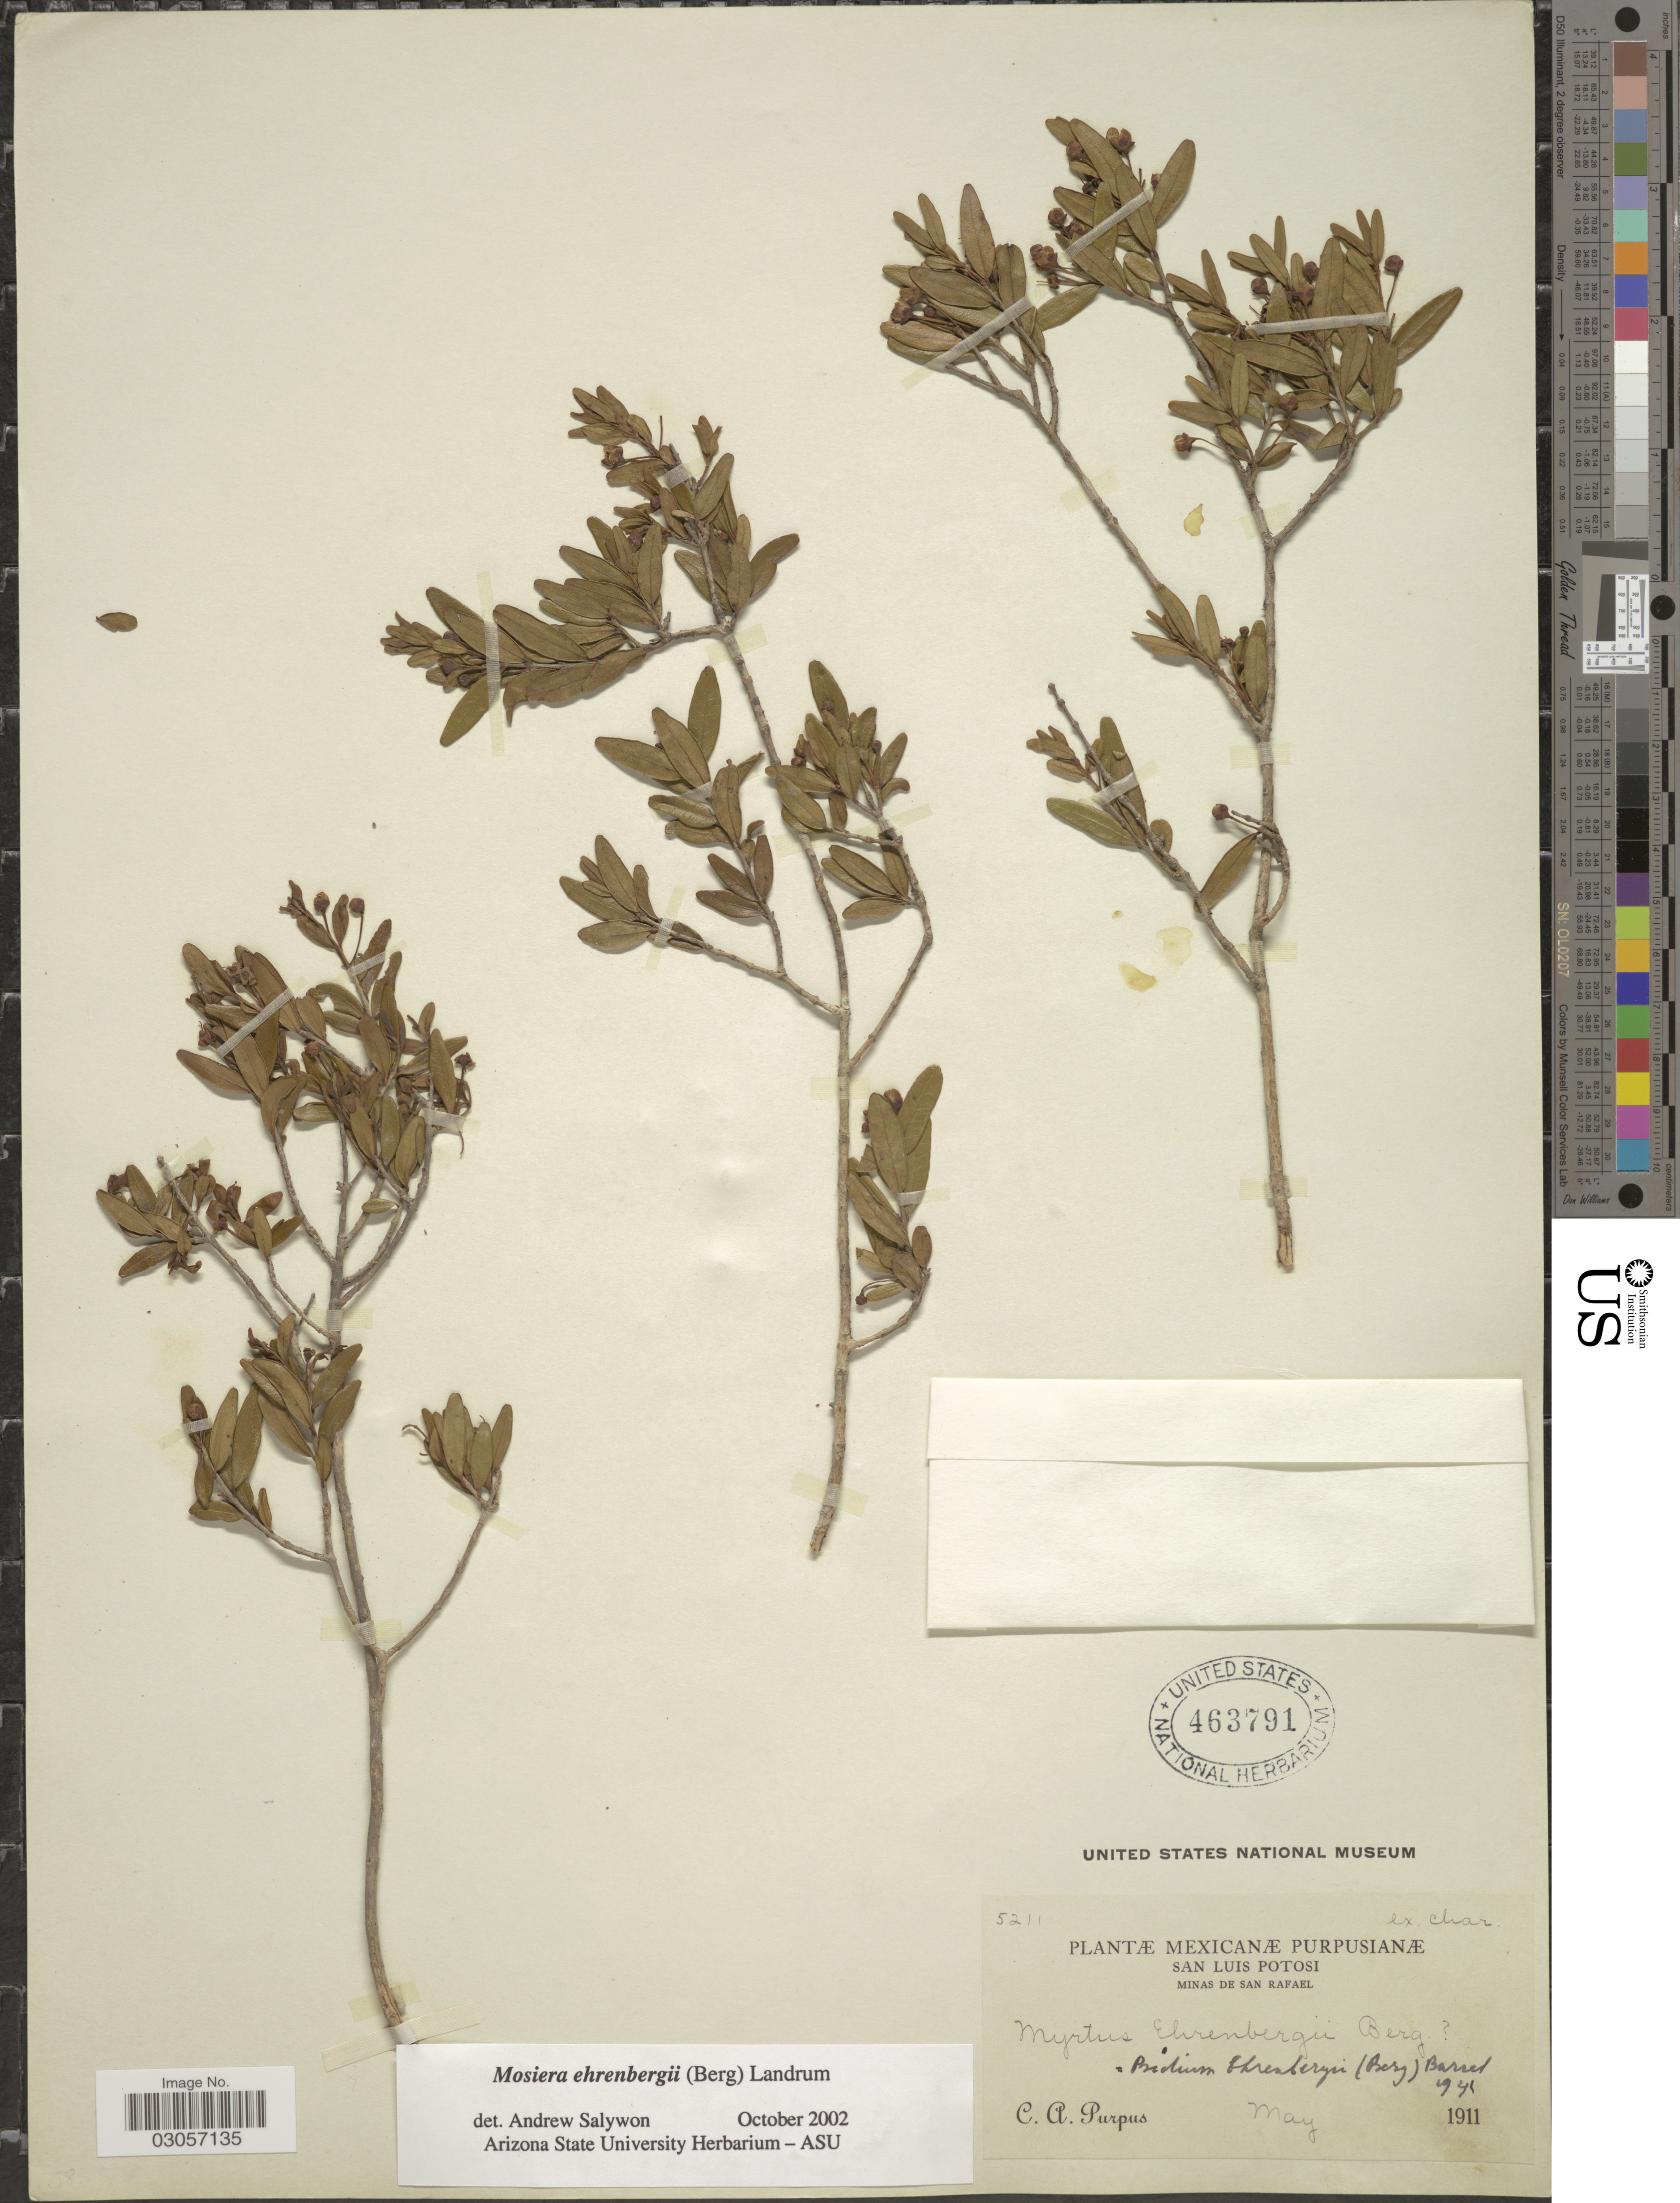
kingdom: Plantae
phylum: Tracheophyta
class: Magnoliopsida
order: Myrtales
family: Myrtaceae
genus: Mosiera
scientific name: Mosiera ehrenbergii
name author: (O. Berg) Landrum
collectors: C. A. Purpus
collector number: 5211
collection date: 1911-05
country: Mexico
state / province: San Luis Potosí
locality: Minas de San Rafael.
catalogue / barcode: US 463791